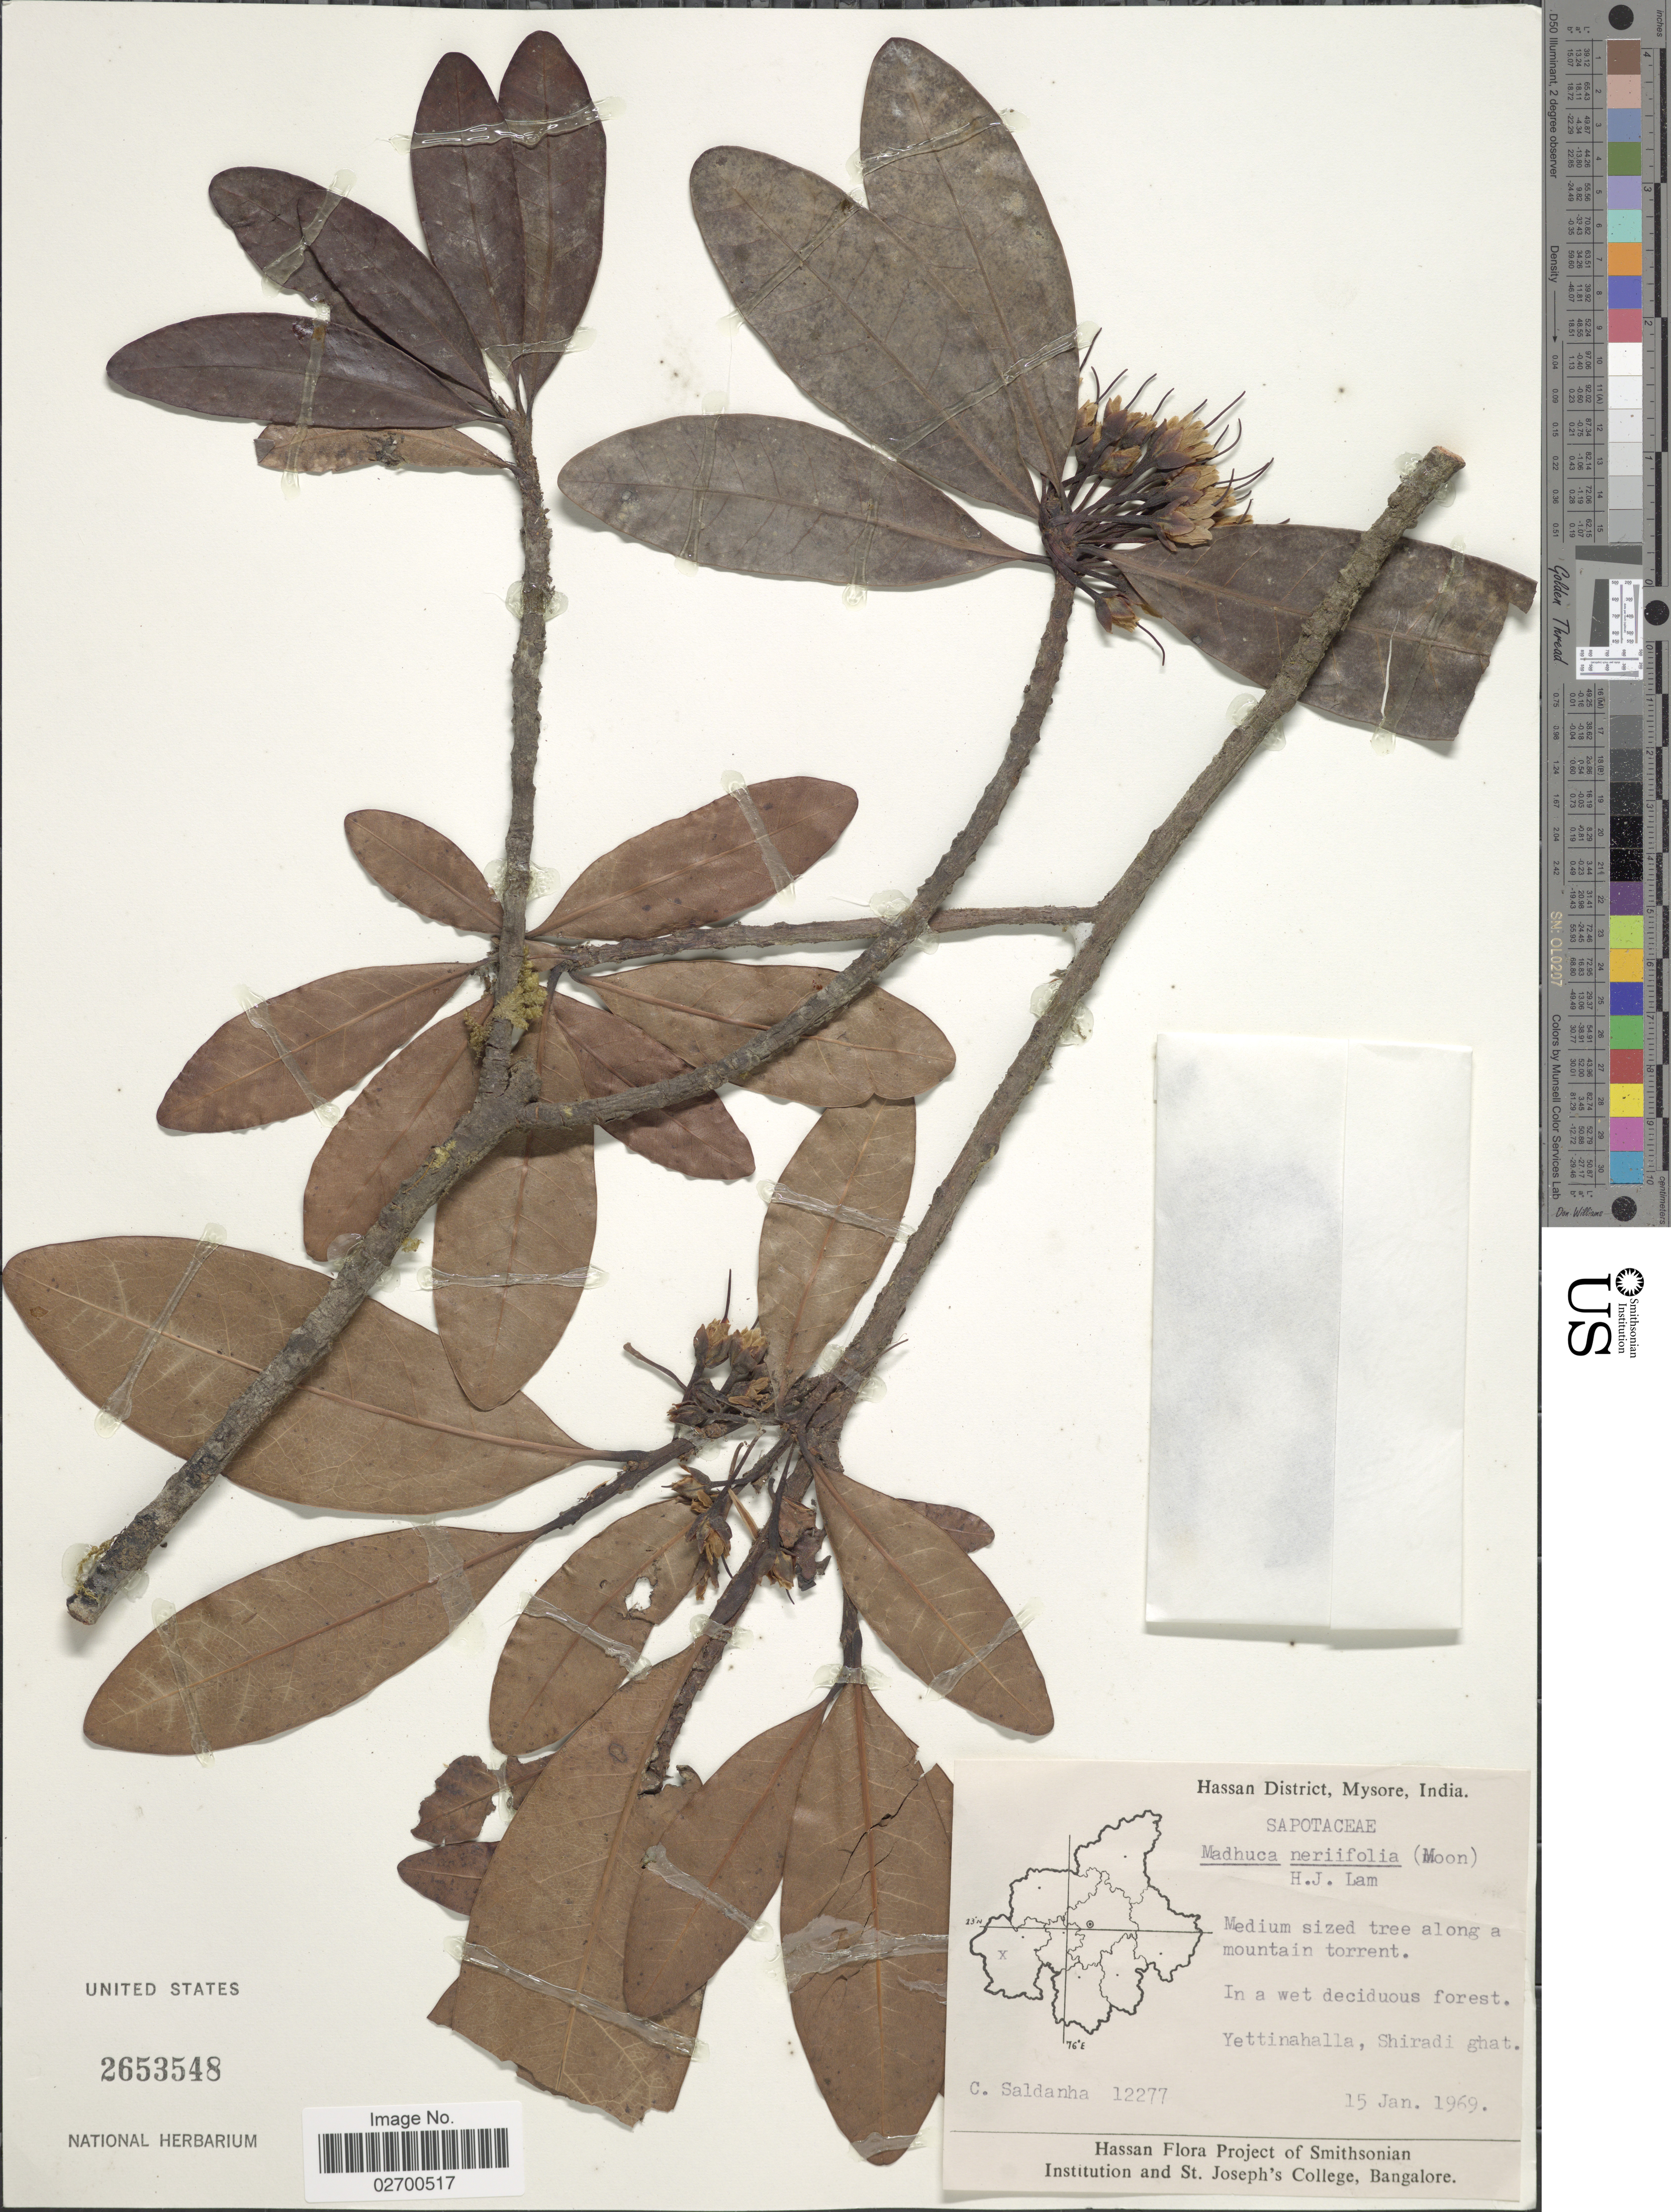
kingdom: Plantae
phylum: Tracheophyta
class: Magnoliopsida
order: Ericales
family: Sapotaceae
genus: Madhuca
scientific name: Madhuca neriifolia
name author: (K.H. Moon) H.J. Lam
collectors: C. Saldanha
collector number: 12277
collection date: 1969-01-15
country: India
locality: Hassan District, Mysore. Yettinahalla, Shiradi ghat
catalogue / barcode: US 2653548